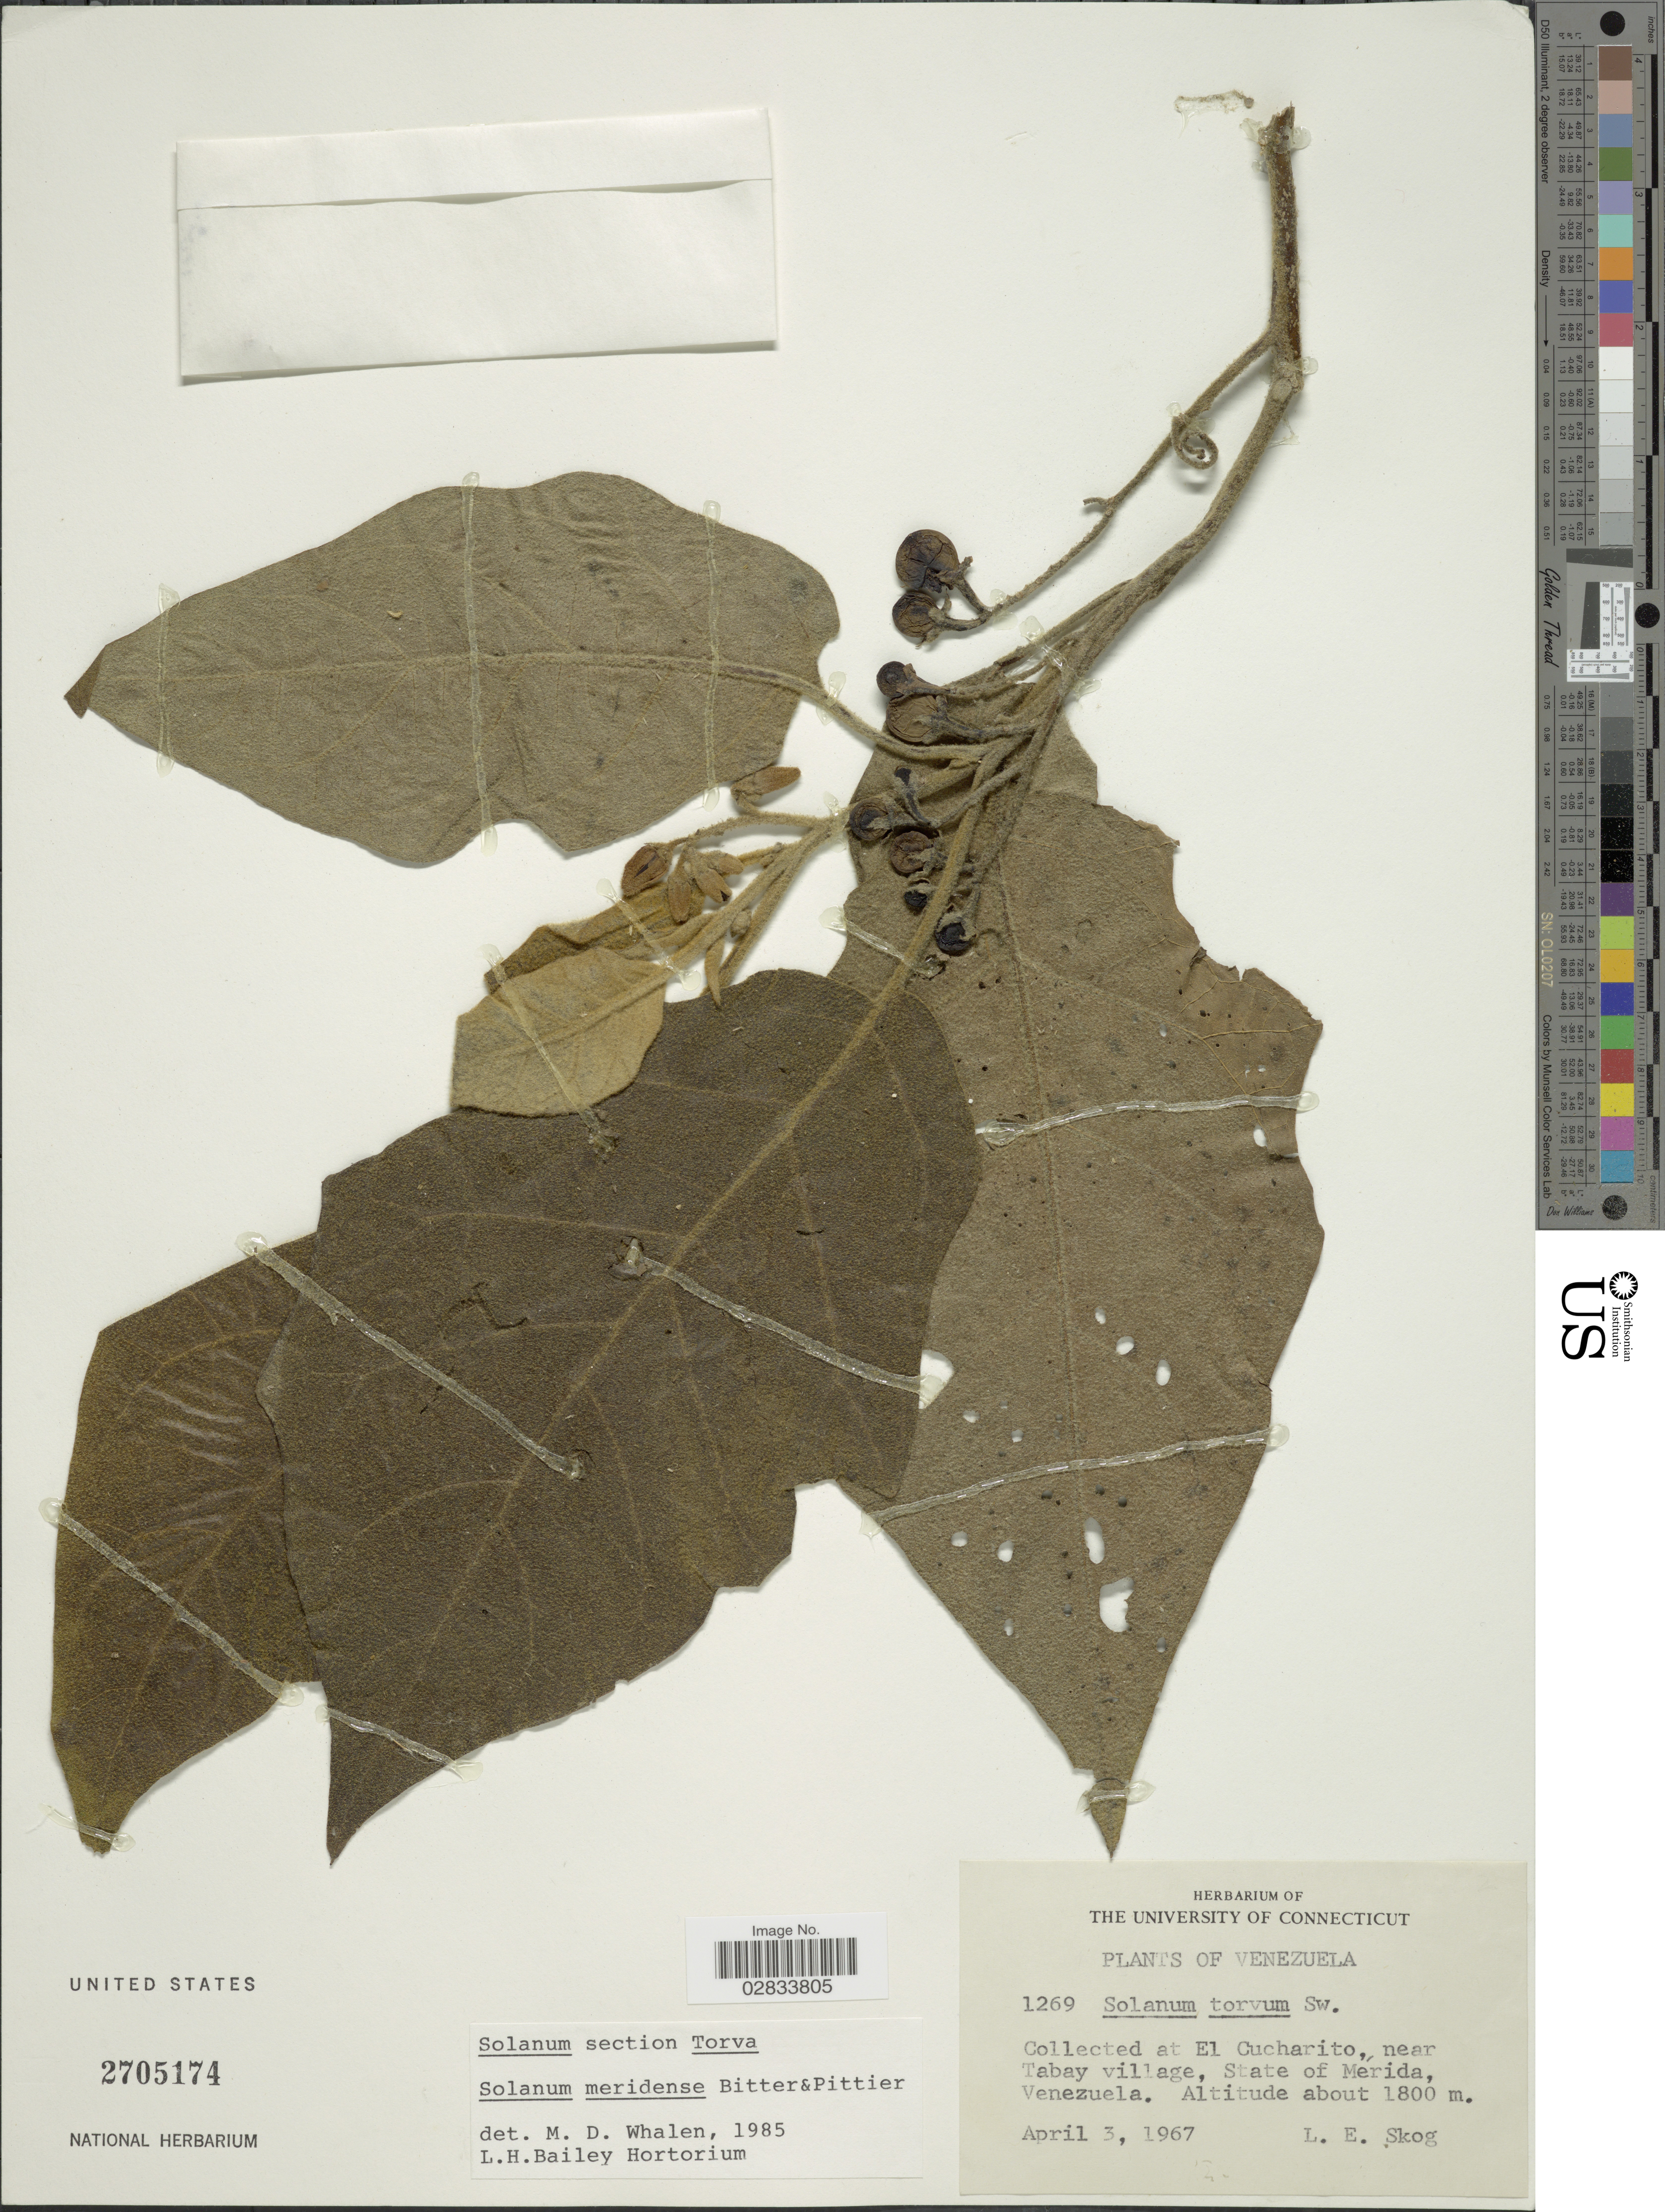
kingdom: Plantae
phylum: Tracheophyta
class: Magnoliopsida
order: Solanales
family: Solanaceae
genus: Solanum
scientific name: Solanum meridense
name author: Bitter & Pittier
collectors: L. E. Skog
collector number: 1269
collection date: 1967-04-03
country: Venezuela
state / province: Mérida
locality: El Cucharito, near Tabay village, State of Mérida, Venezuela.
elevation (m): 1800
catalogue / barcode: US 2705174